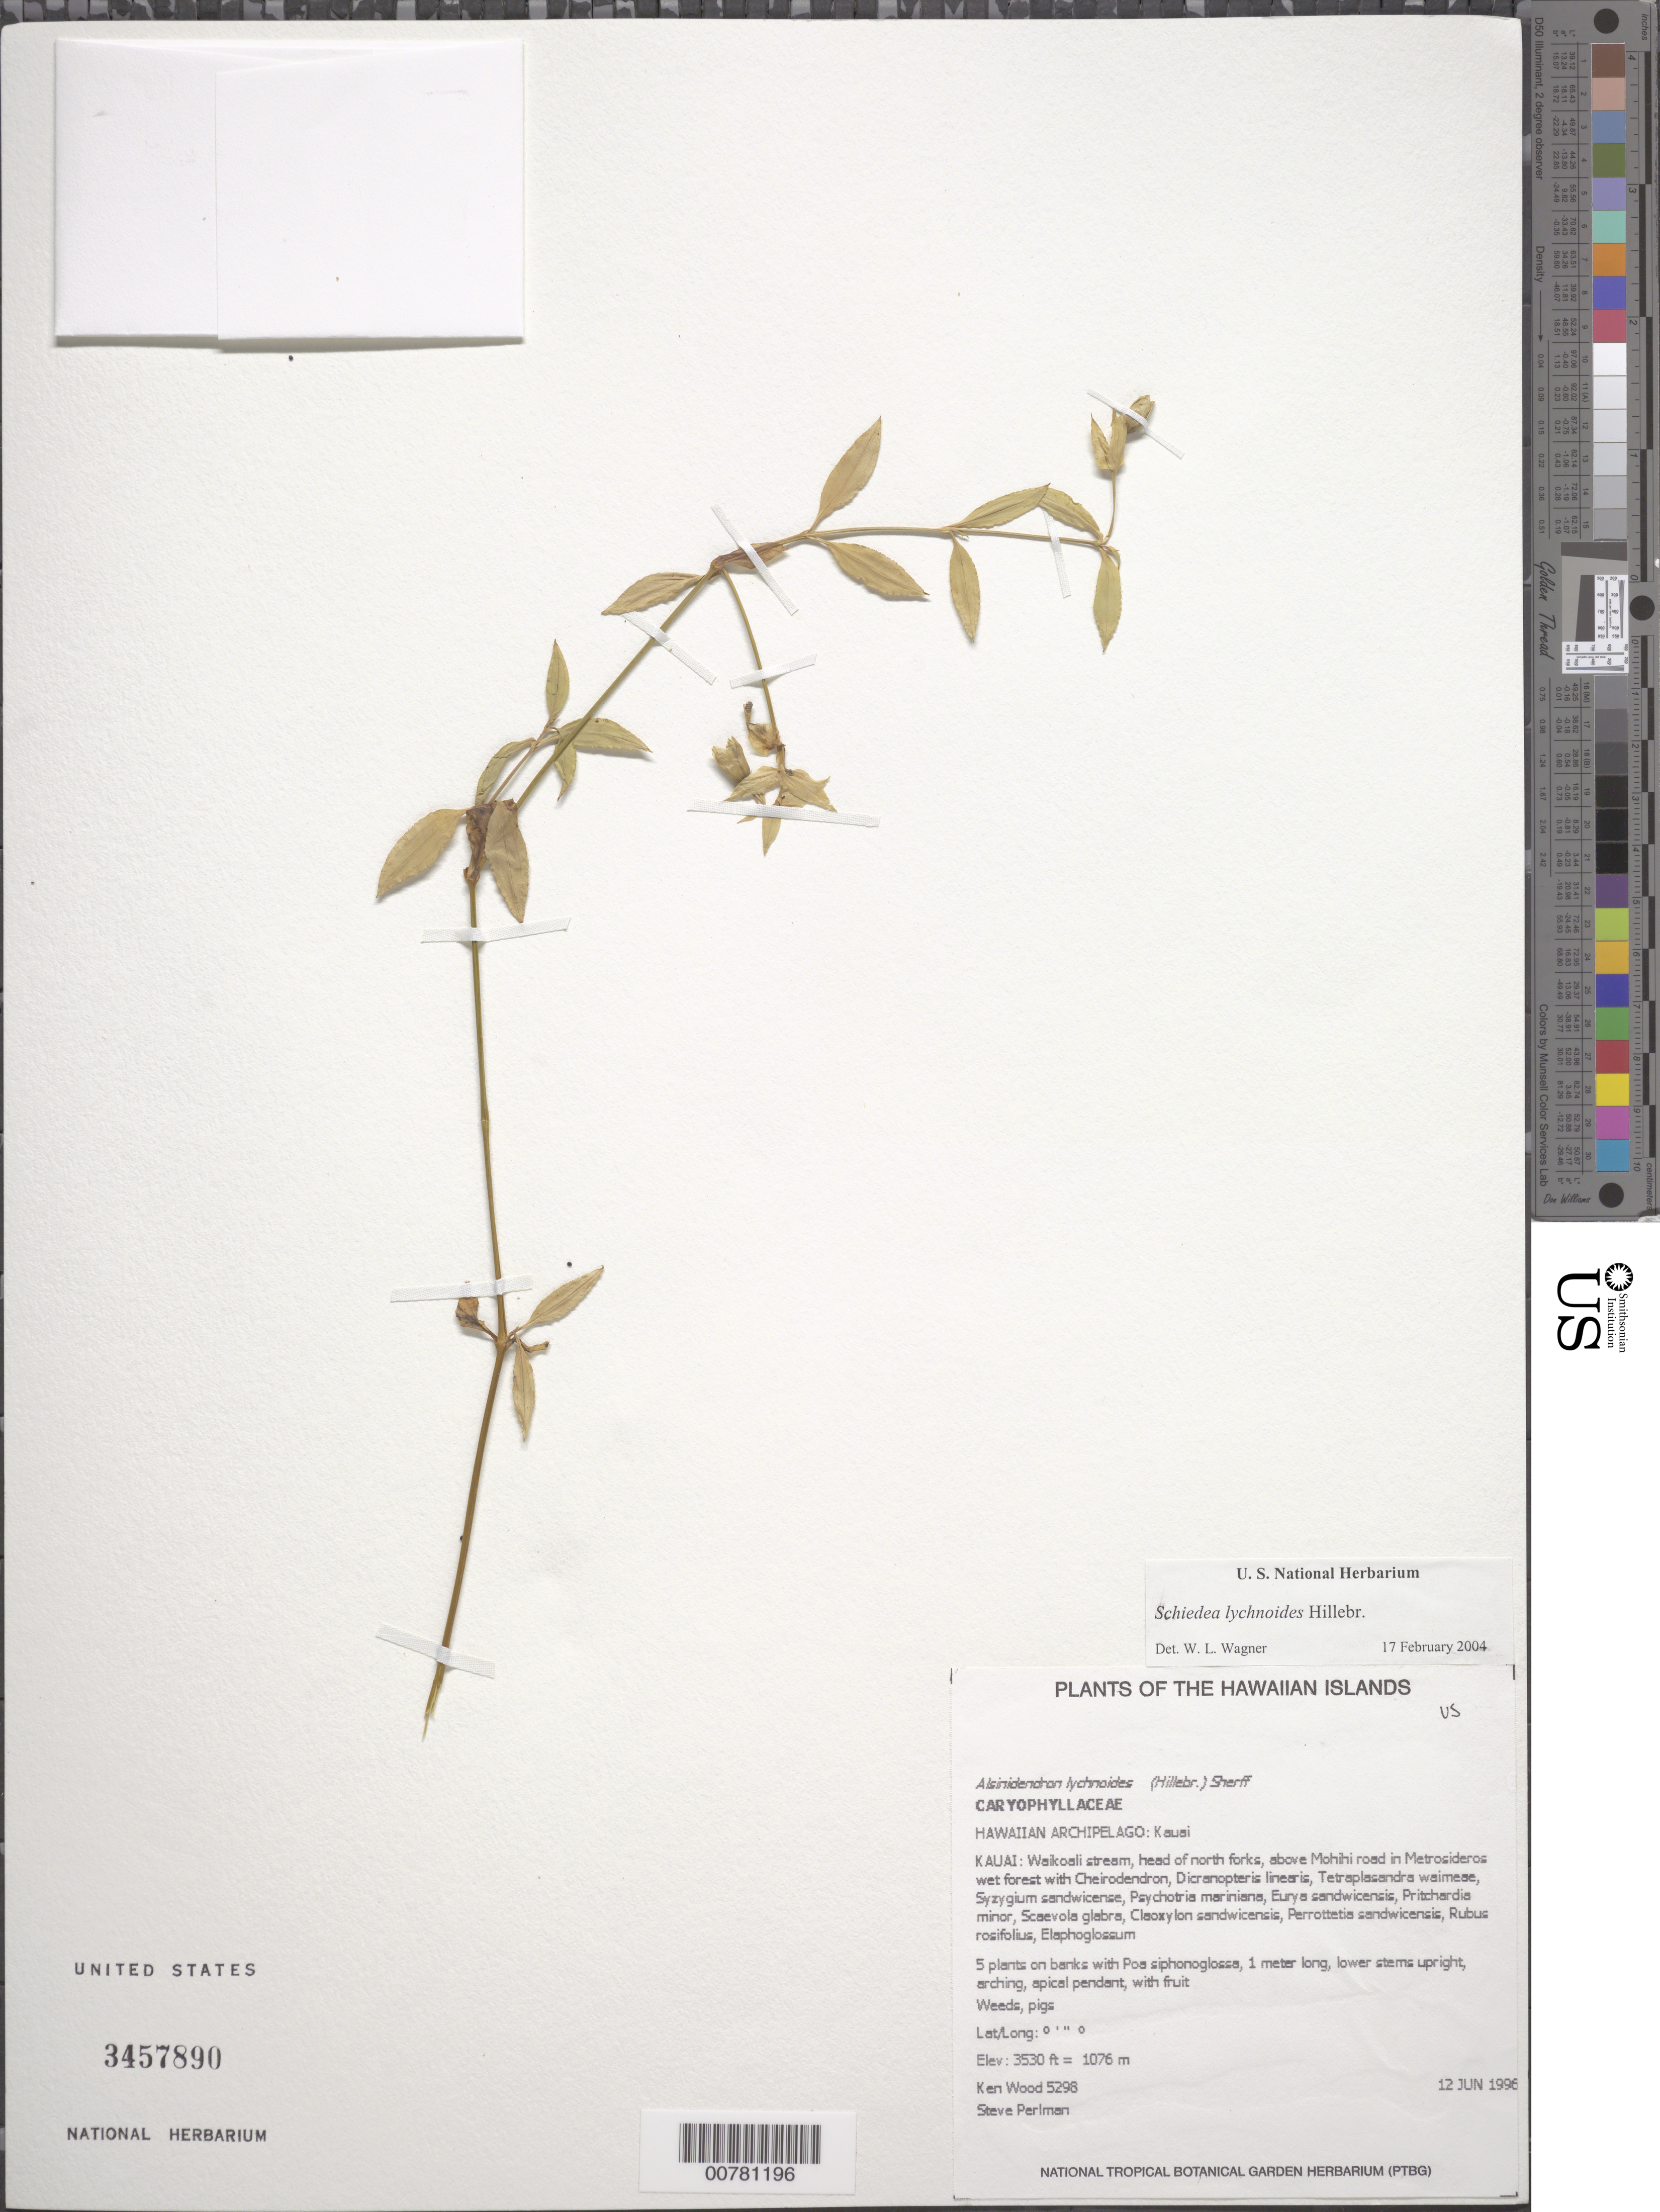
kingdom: Plantae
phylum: Tracheophyta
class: Magnoliopsida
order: Caryophyllales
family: Caryophyllaceae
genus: Schiedea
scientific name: Schiedea lychnoides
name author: Hillebr.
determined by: Wagner, W. L., (BOT), Smithsonian Institution - National Museum of Natural History (UNITED STATES)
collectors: K. R. Wood & S. P. Perlman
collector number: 5298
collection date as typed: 12 Jun 1996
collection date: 1996-06-12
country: United States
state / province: Hawaii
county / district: Kauai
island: Kaua'i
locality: Waikoali stream, head of north forks, above Mohihi road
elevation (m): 1076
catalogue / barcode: US 3457890